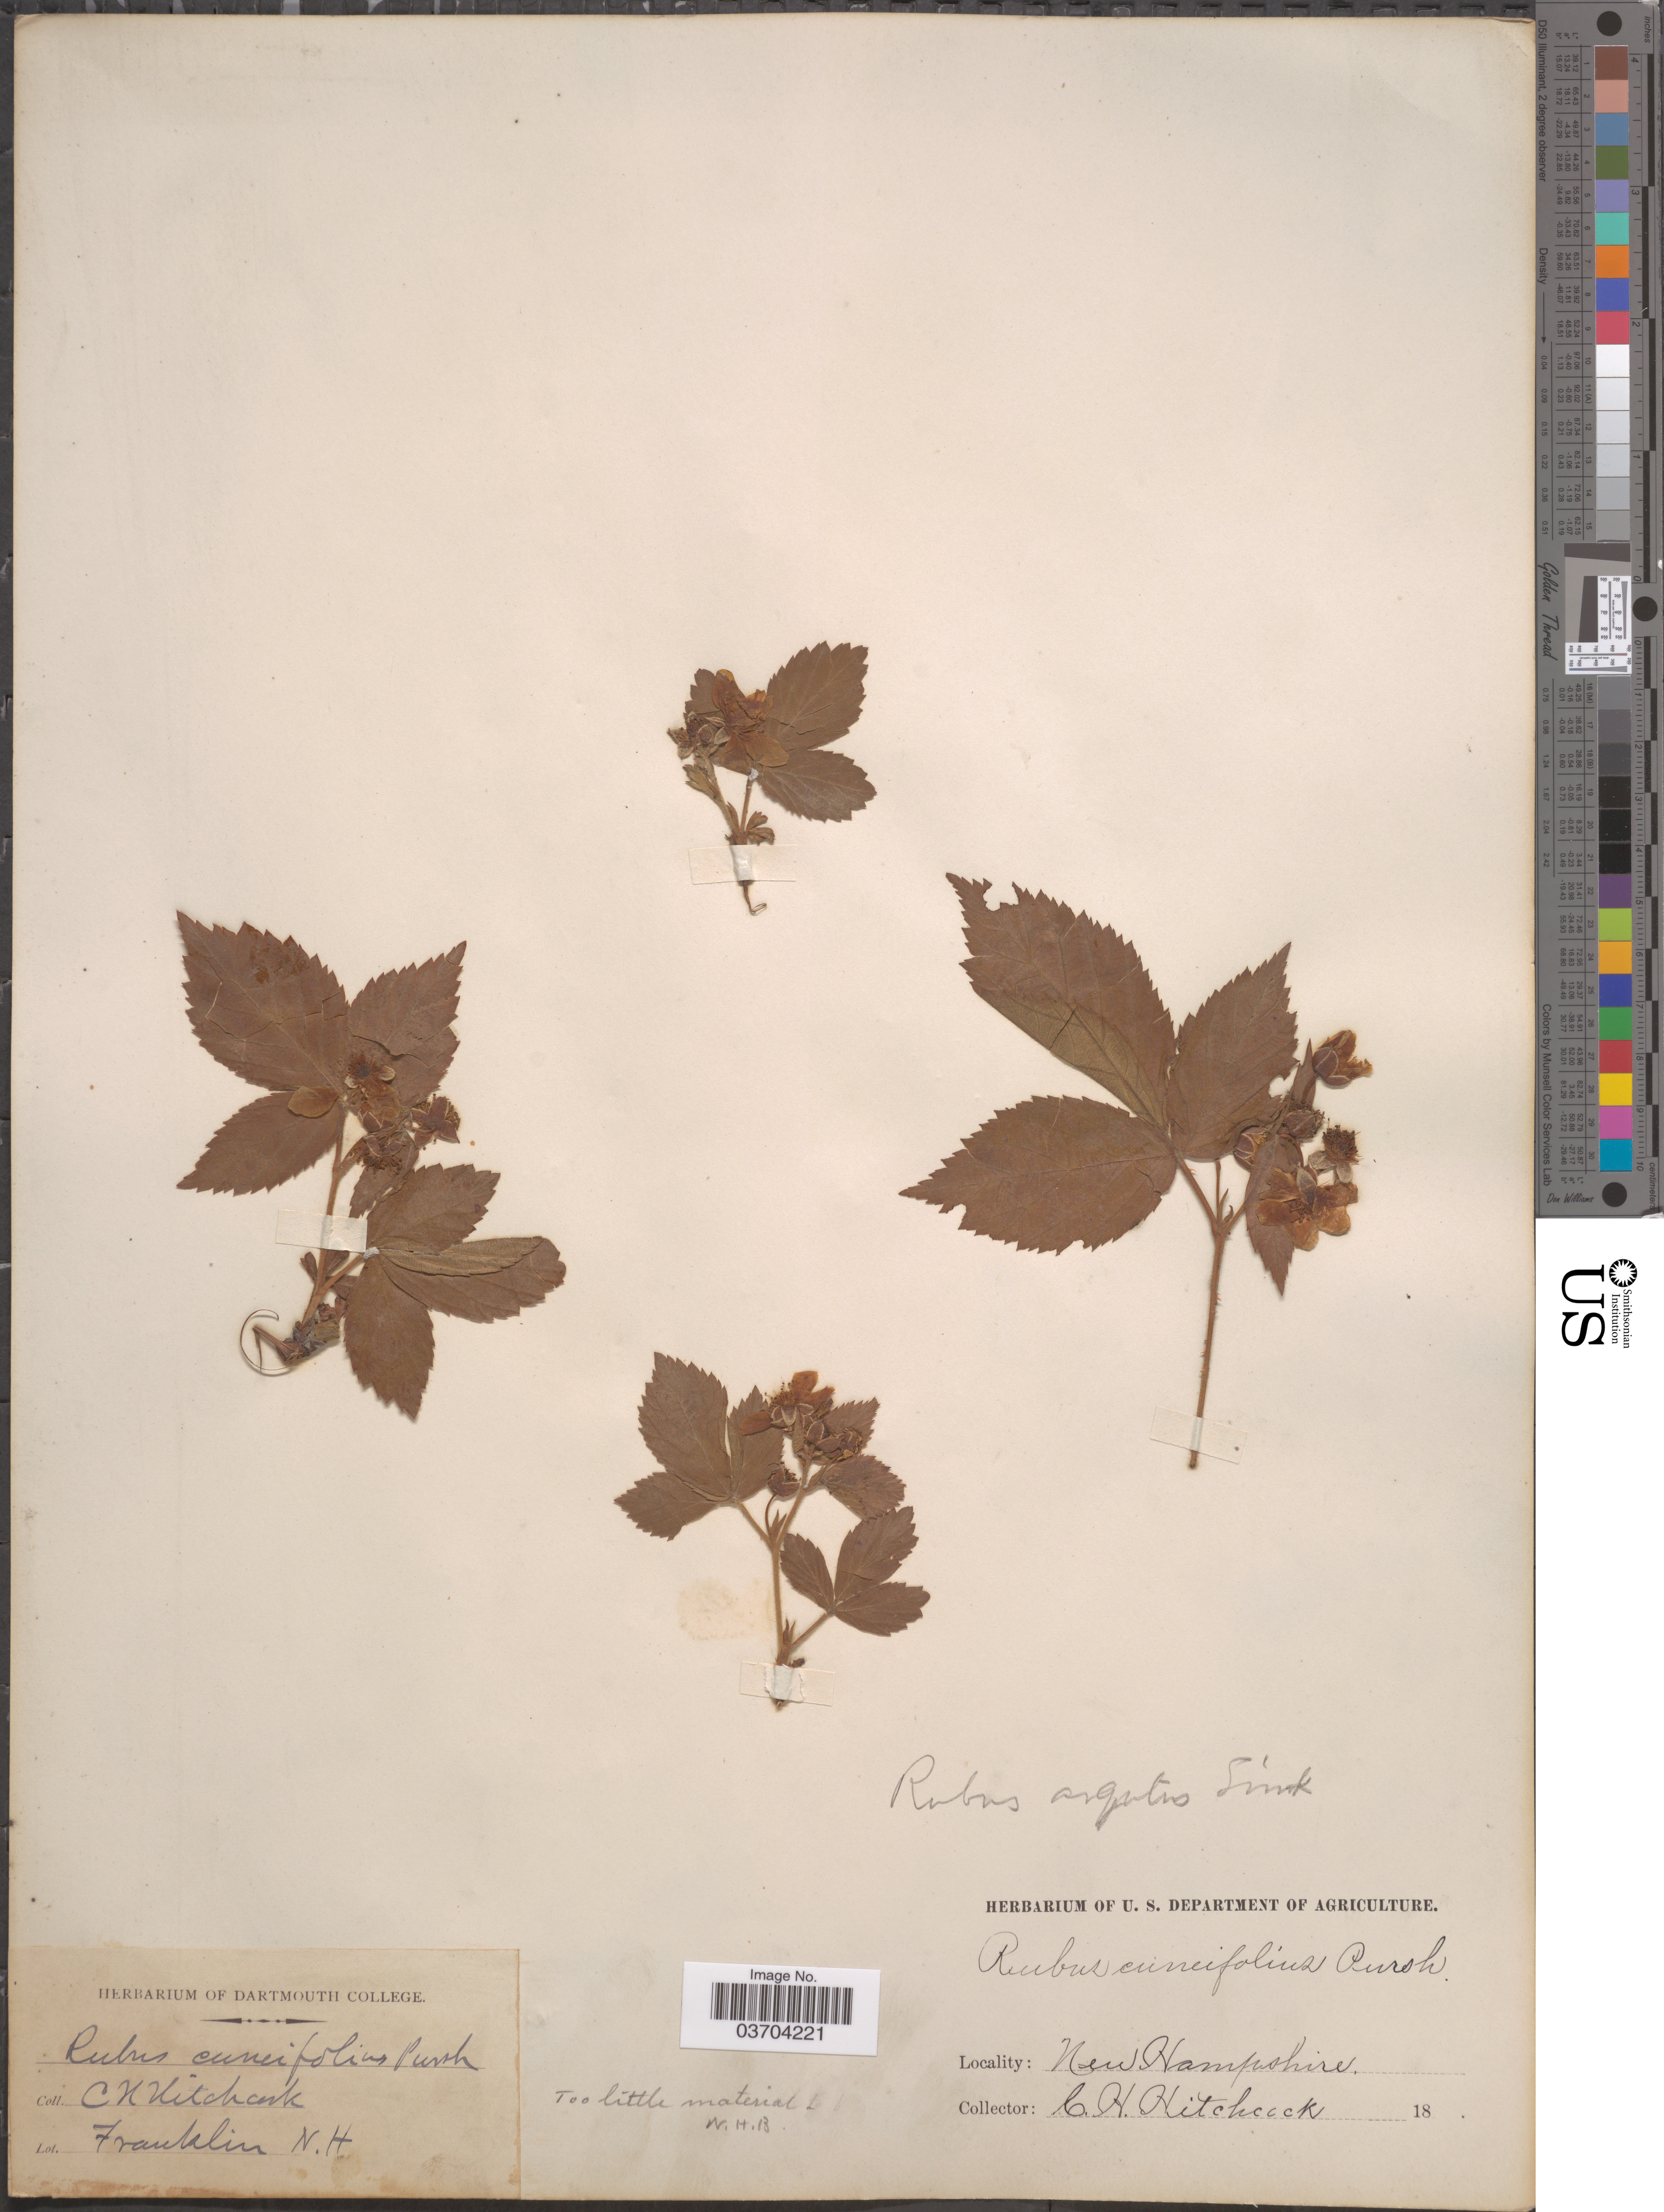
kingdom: Plantae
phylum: Tracheophyta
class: Magnoliopsida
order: Rosales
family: Rosaceae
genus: Rubus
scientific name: Rubus argutus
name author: Link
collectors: C. Hitchcock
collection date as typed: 18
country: United States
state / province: New Hampshire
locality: Franklin.